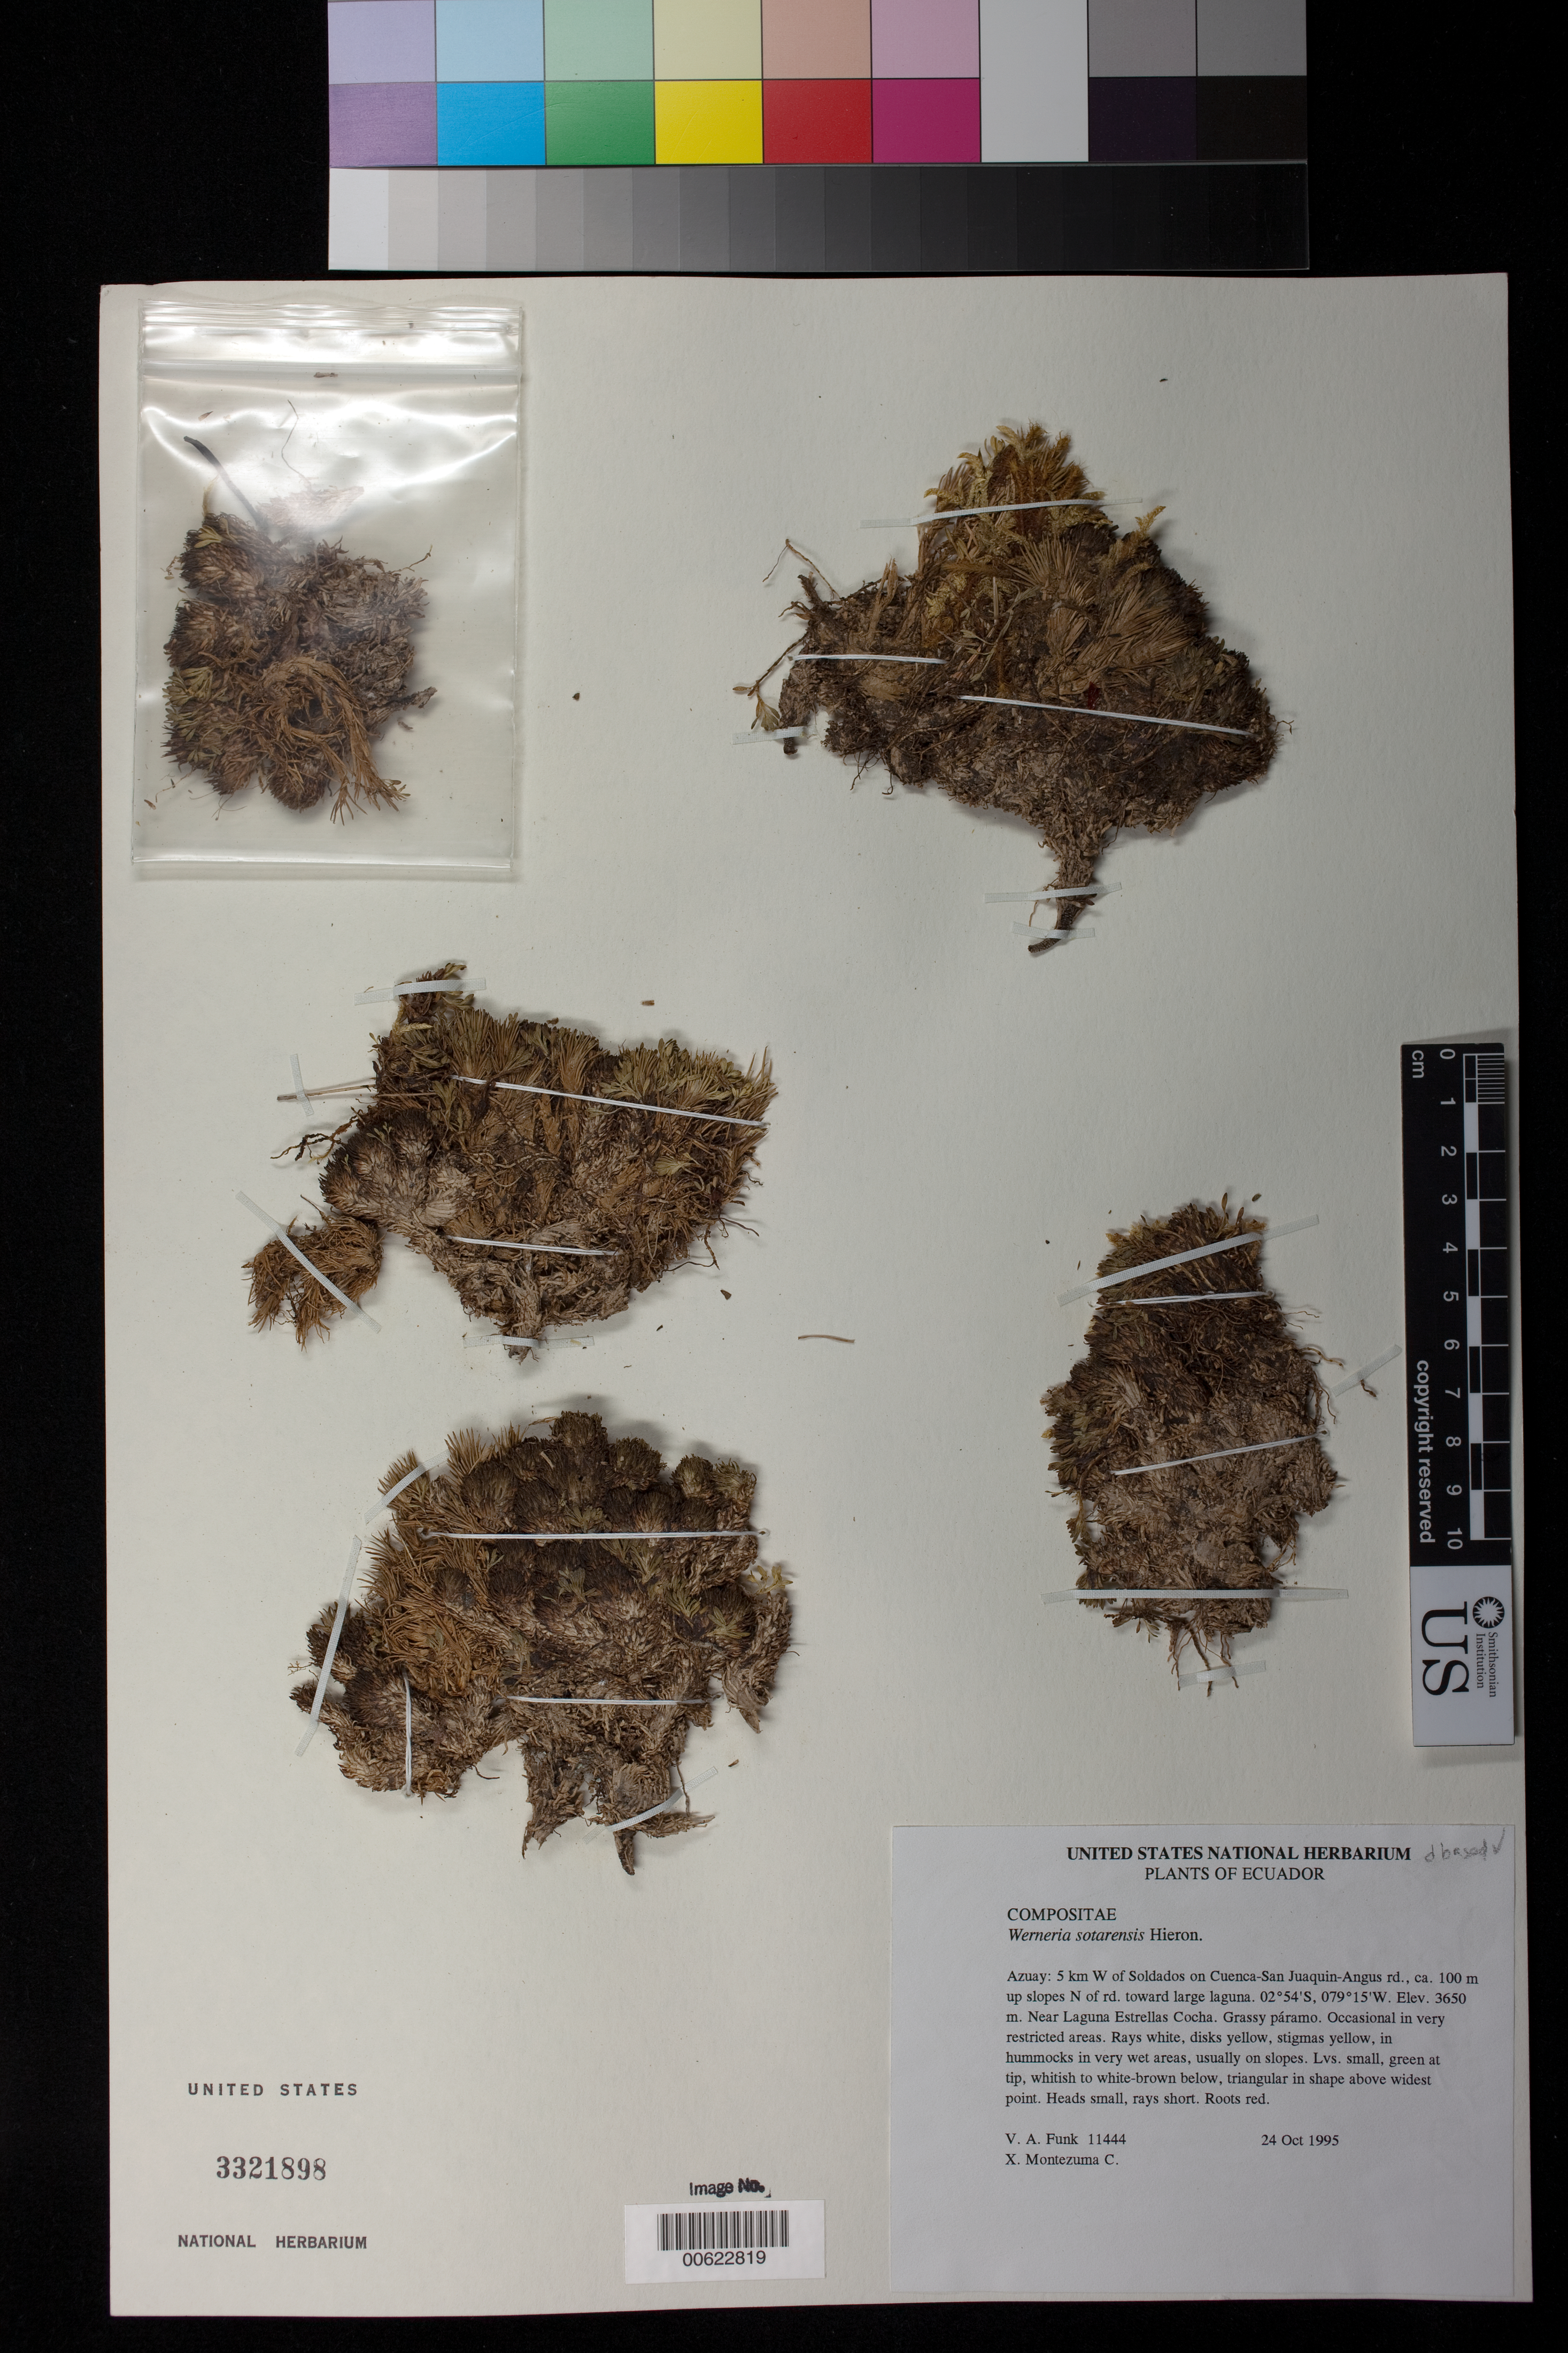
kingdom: Plantae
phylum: Tracheophyta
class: Magnoliopsida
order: Asterales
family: Asteraceae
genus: Xenophyllum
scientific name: Xenophyllum humile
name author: (Kunth) V.A. Funk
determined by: Calvo, Joel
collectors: V. Funk & X. Montezuma C.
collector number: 11444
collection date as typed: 24 October 1995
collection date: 1995-10-24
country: Ecuador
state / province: Azuay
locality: Soldados, 5 km W of, on Cuenca-San Juaquin-Angus rd., ca. 100 m up slopes N of rd. toward large laguna. Near Laguna Estrellas Cocha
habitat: In hummocks in very wet areas, usually on slopes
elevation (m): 3650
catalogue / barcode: US 3321898